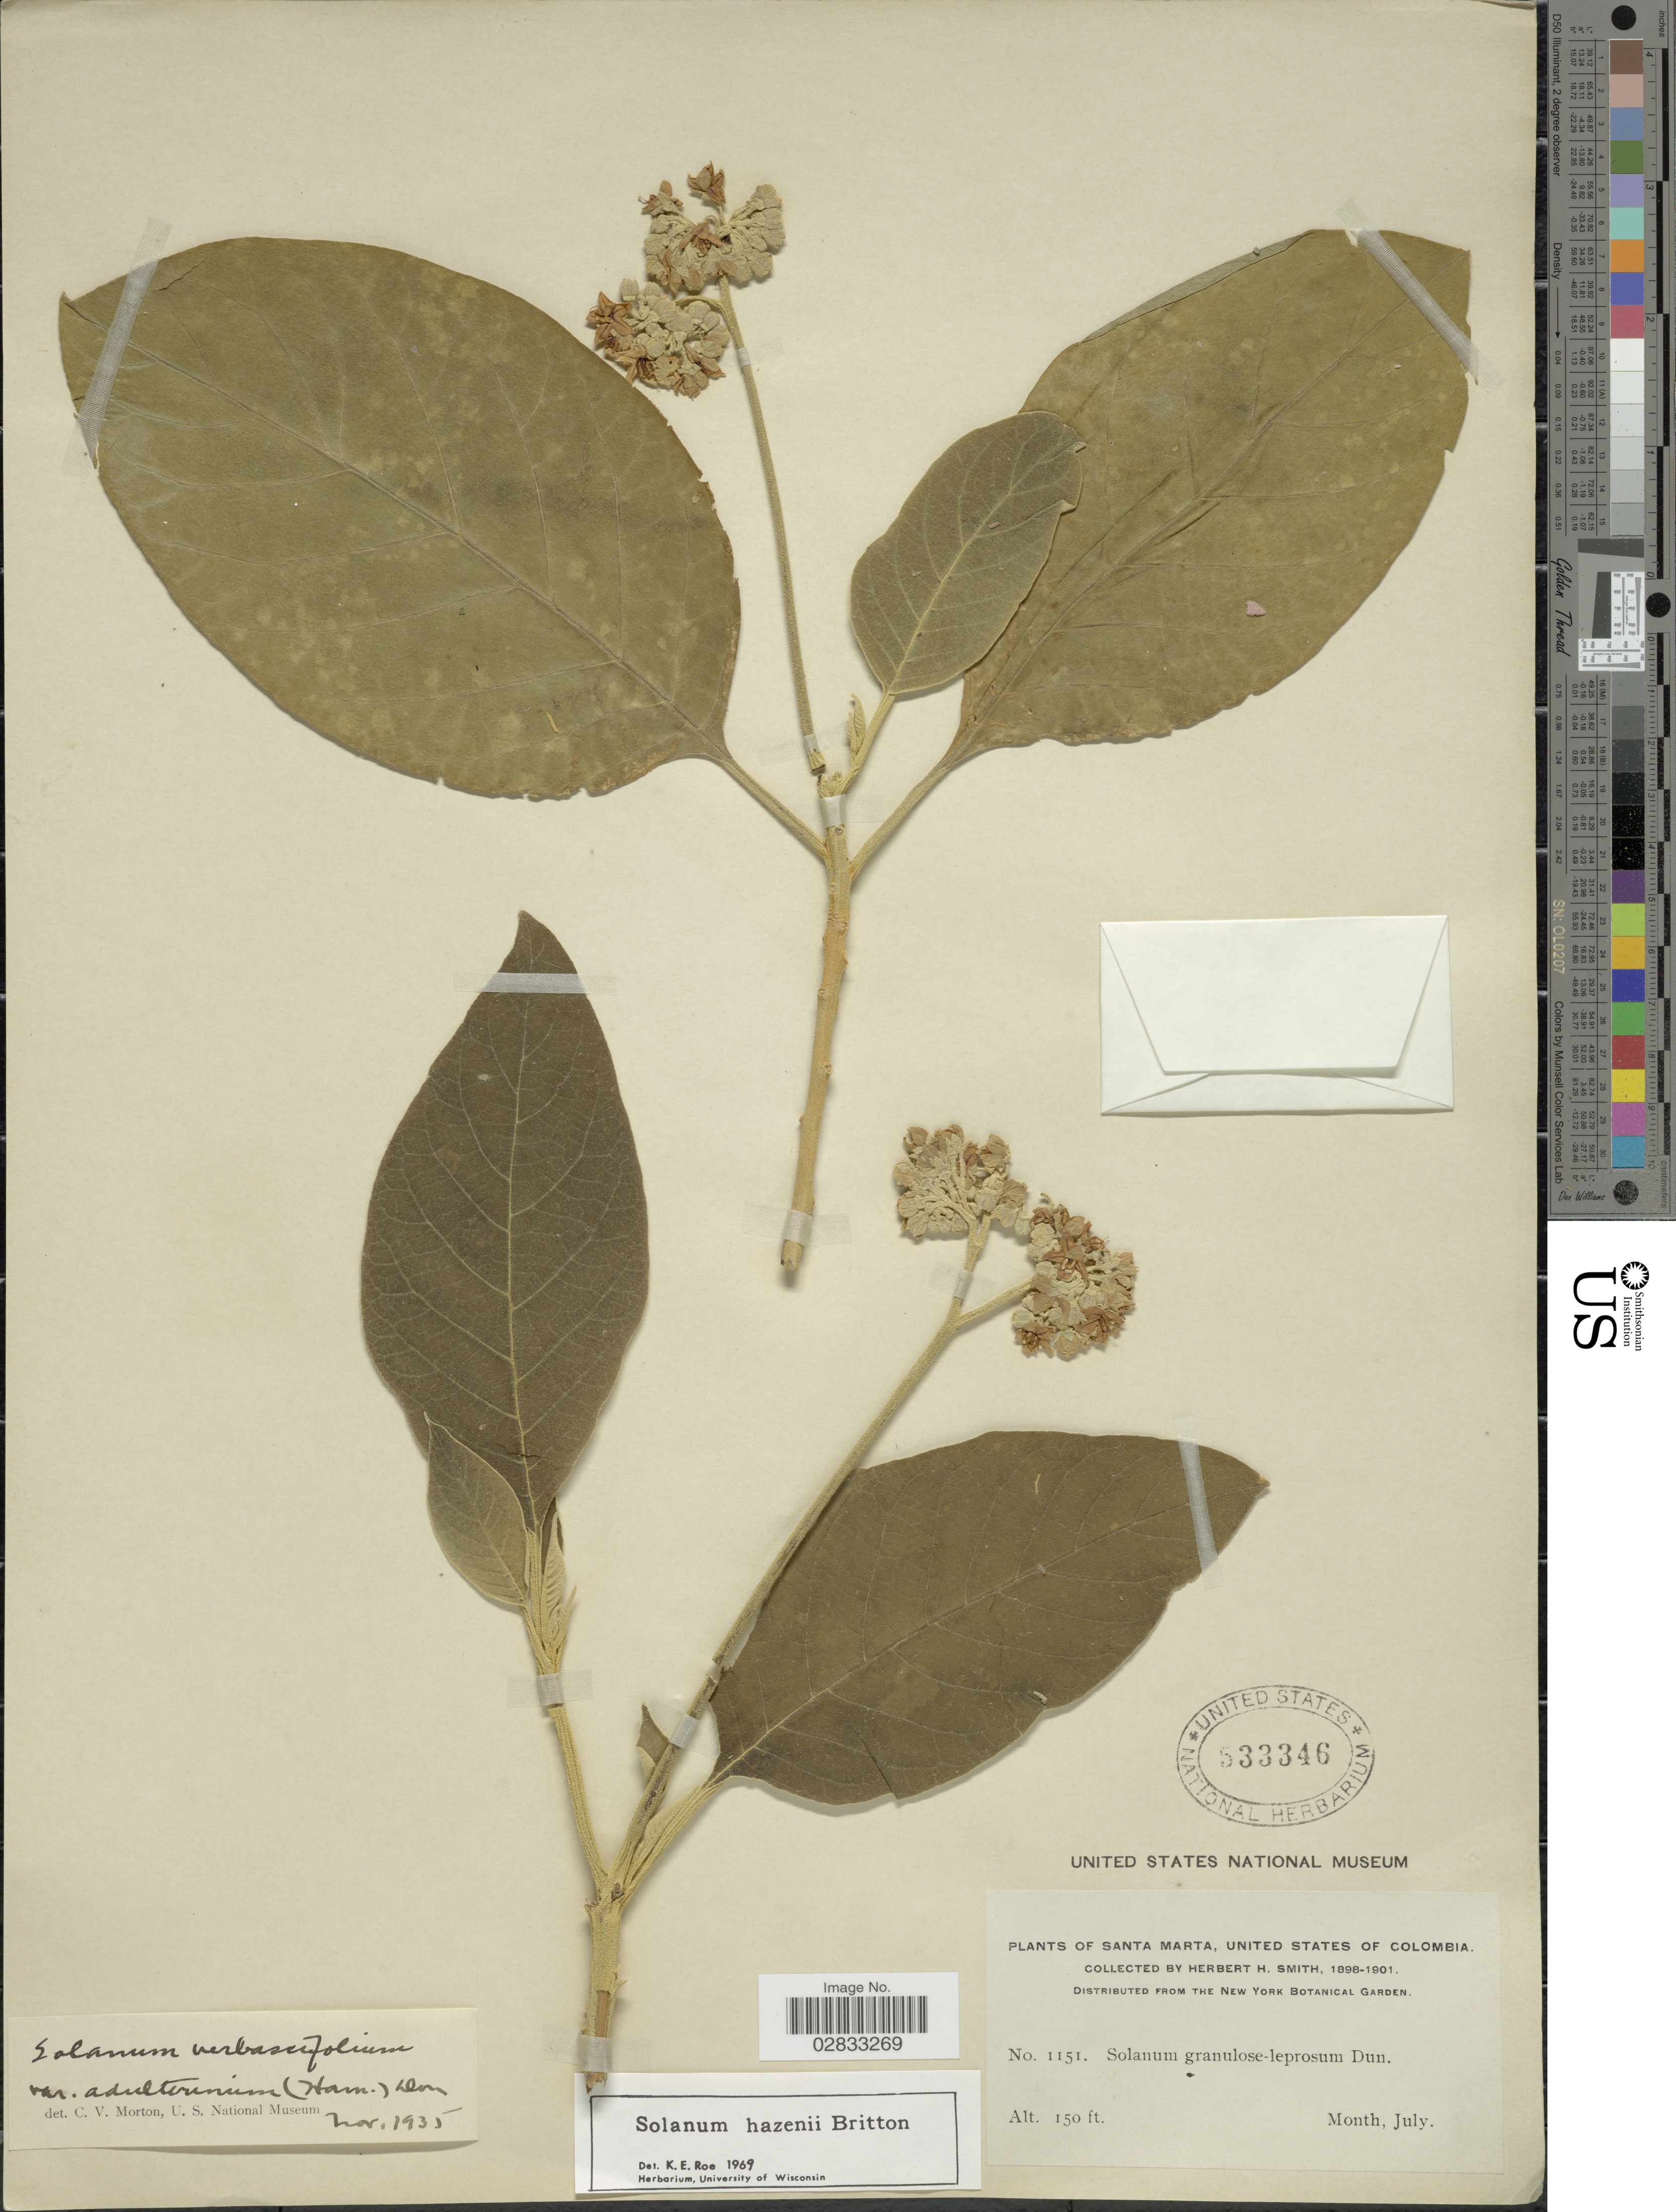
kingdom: Plantae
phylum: Tracheophyta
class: Magnoliopsida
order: Solanales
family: Solanaceae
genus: Solanum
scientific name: Solanum hazenii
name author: Britton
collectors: Herbert H. Smith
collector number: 1151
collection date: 1898-07/1901-07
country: Colombia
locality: Santa Marta, United States of Colombia.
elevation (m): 46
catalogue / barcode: US 533346